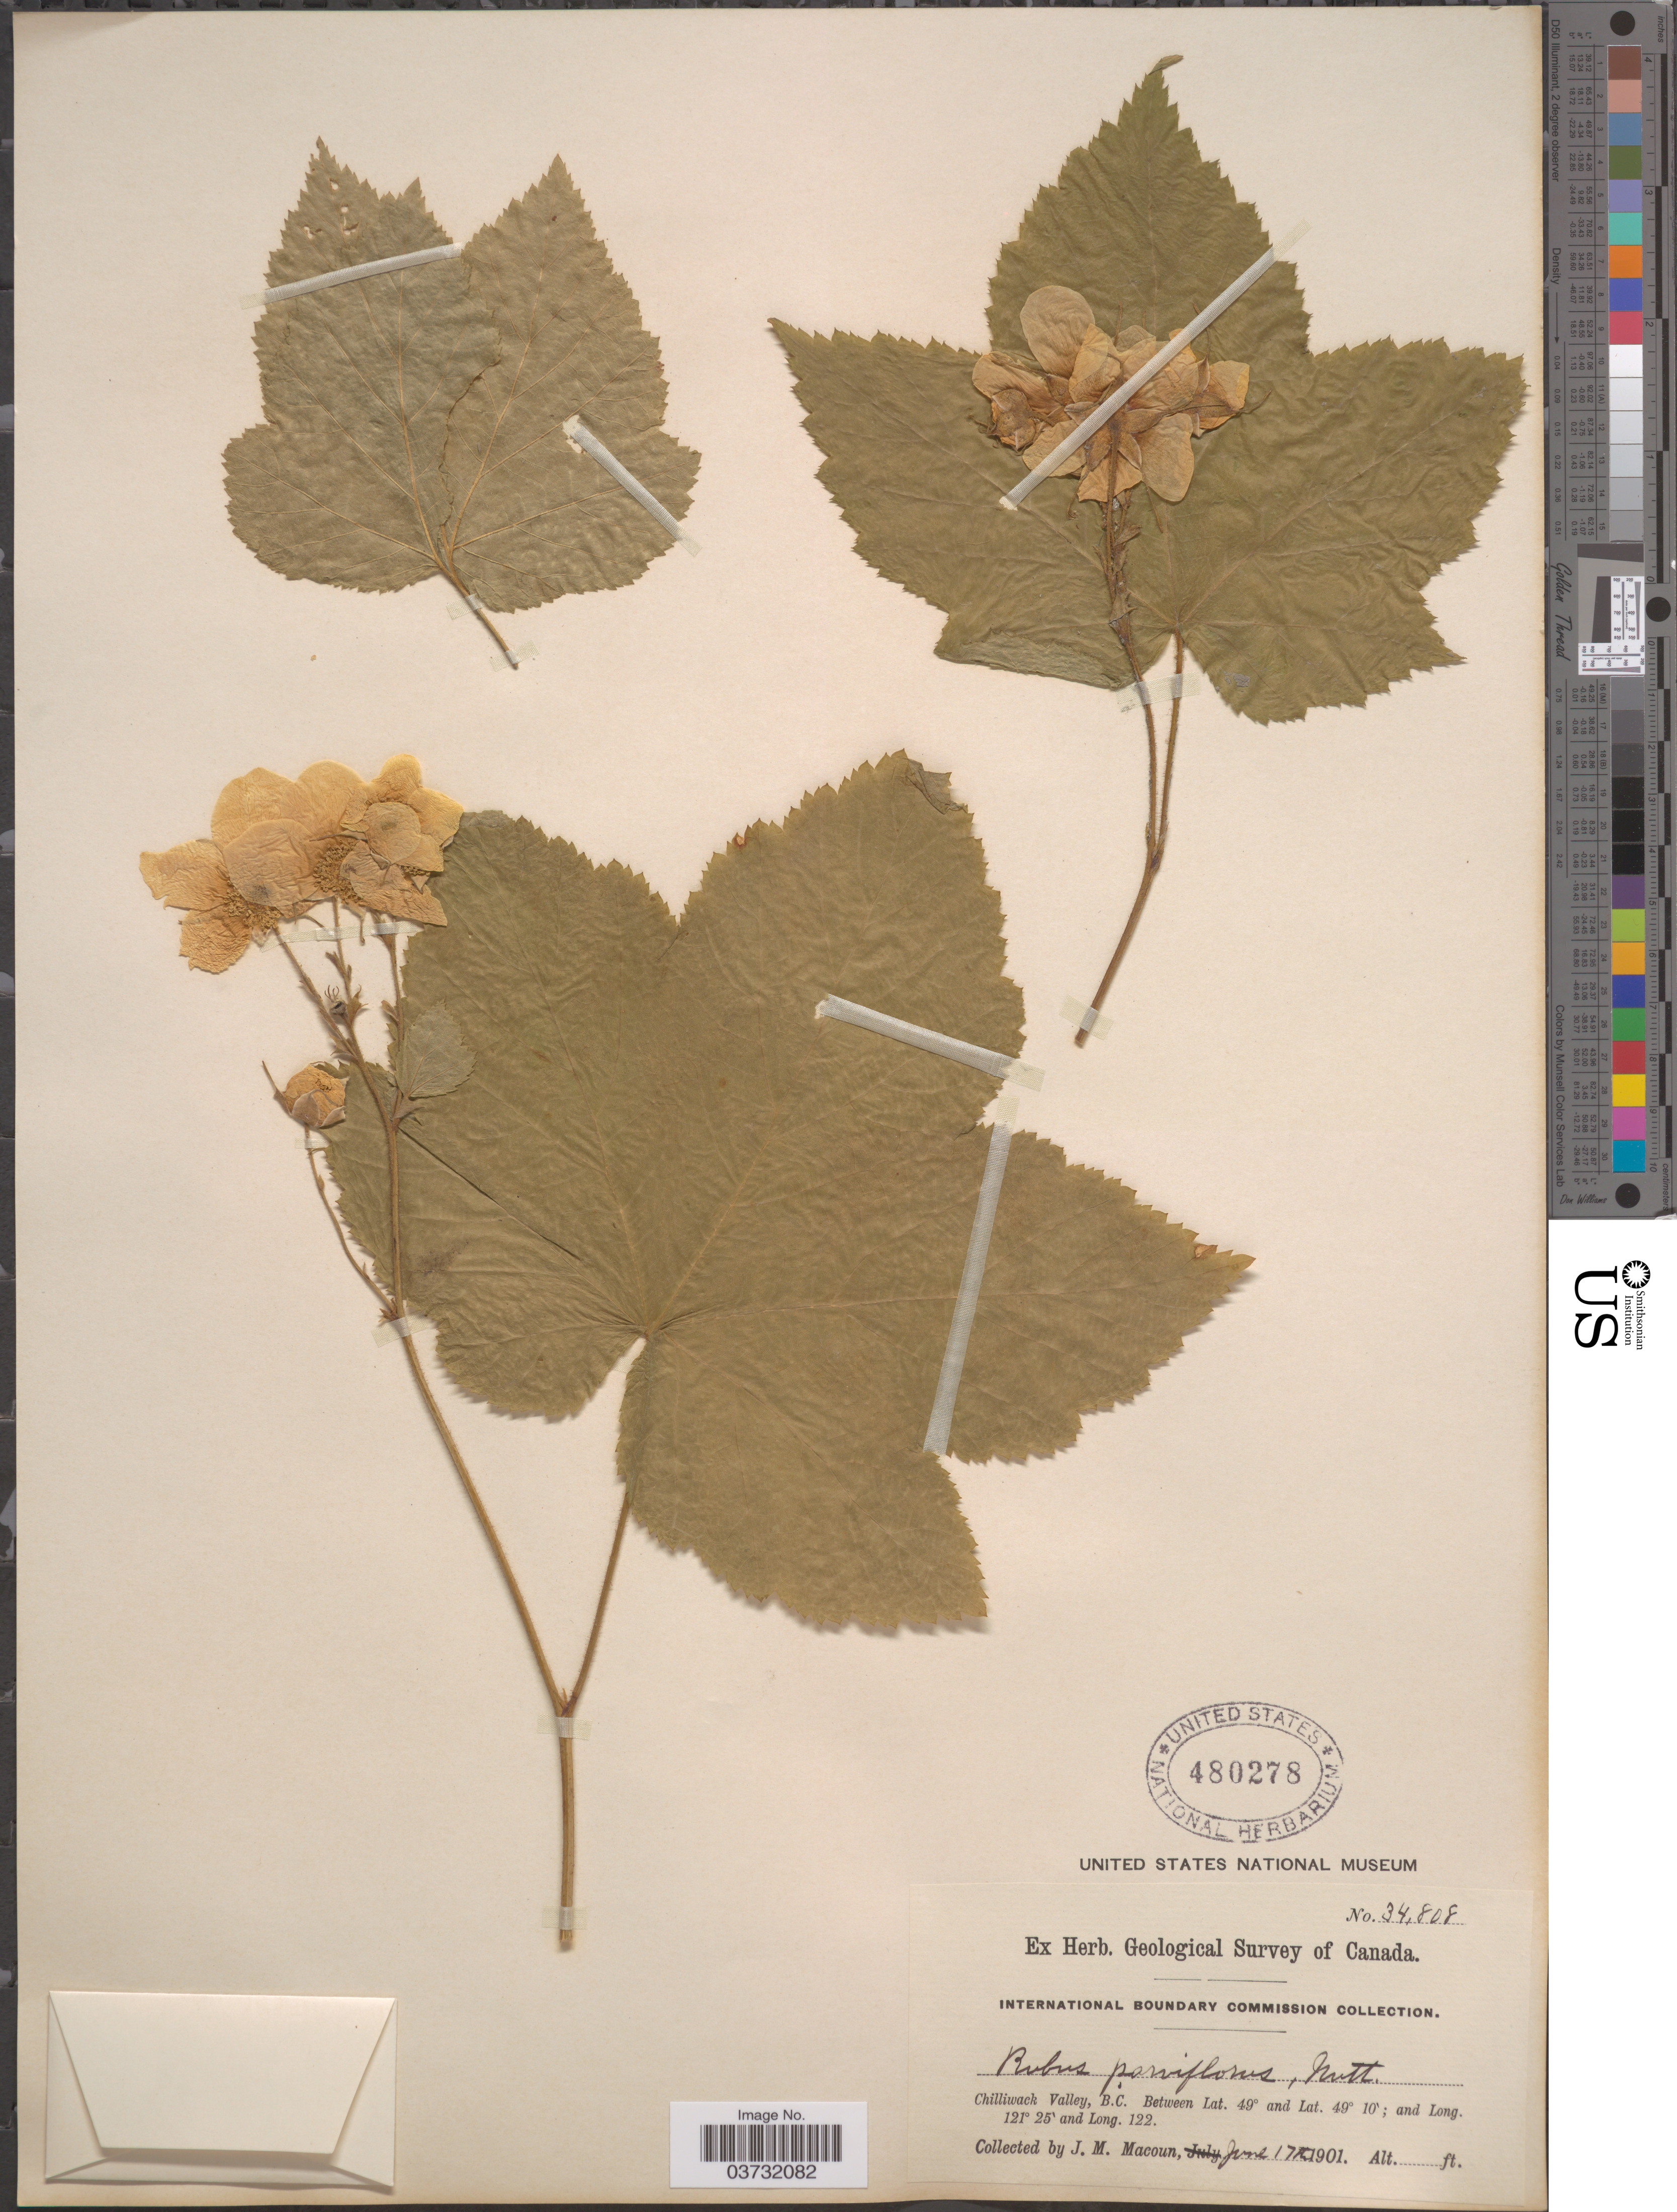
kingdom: Plantae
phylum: Tracheophyta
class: Magnoliopsida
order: Rosales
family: Rosaceae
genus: Rubus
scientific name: Rubus parviflorus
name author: Nutt.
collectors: J. M. Macoun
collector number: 34808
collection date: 1901-06-17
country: Canada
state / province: British Columbia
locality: Chilliwack Valley.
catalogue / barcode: US 480278